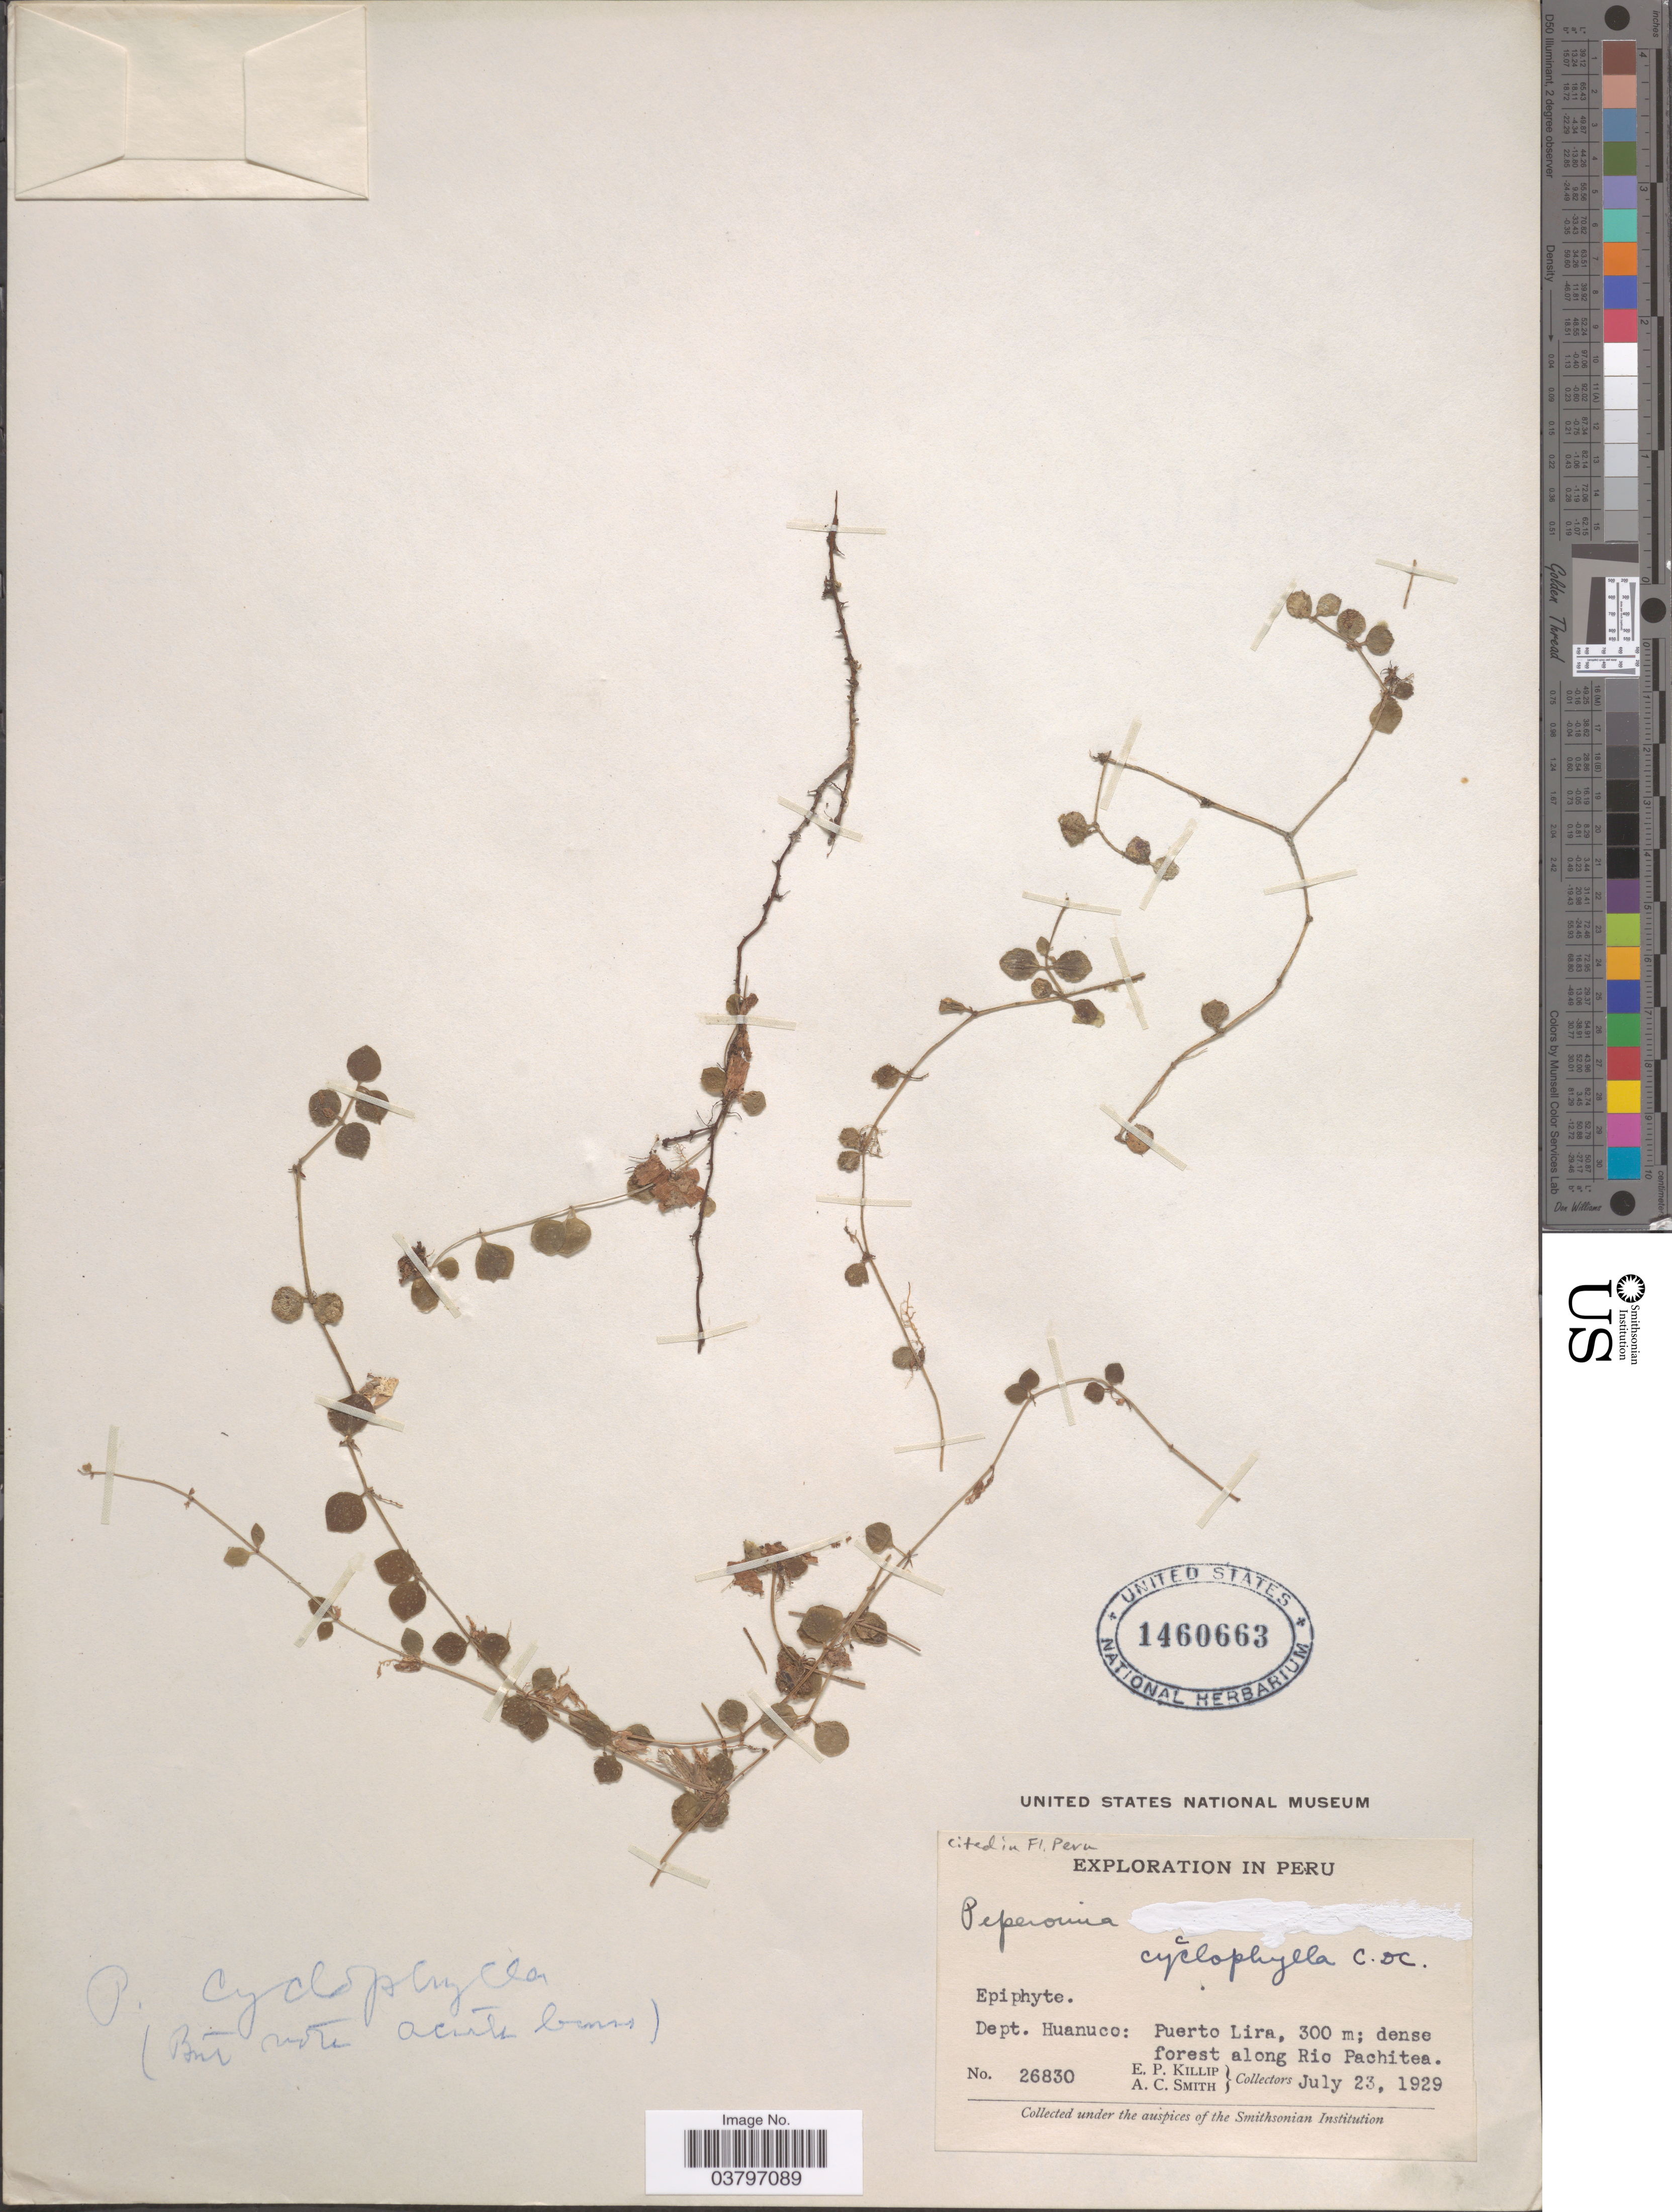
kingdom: Plantae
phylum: Tracheophyta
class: Magnoliopsida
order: Piperales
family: Piperaceae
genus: Peperomia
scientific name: Peperomia cyclophylla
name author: Miq.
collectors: E. P. Killip & A. C. Smith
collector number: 26830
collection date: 1929-07-23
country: Peru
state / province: Huánuco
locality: Dept. Huanuco: Puerto Lira, dense forest along Rio Pachitea.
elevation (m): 300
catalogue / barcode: US 1460663